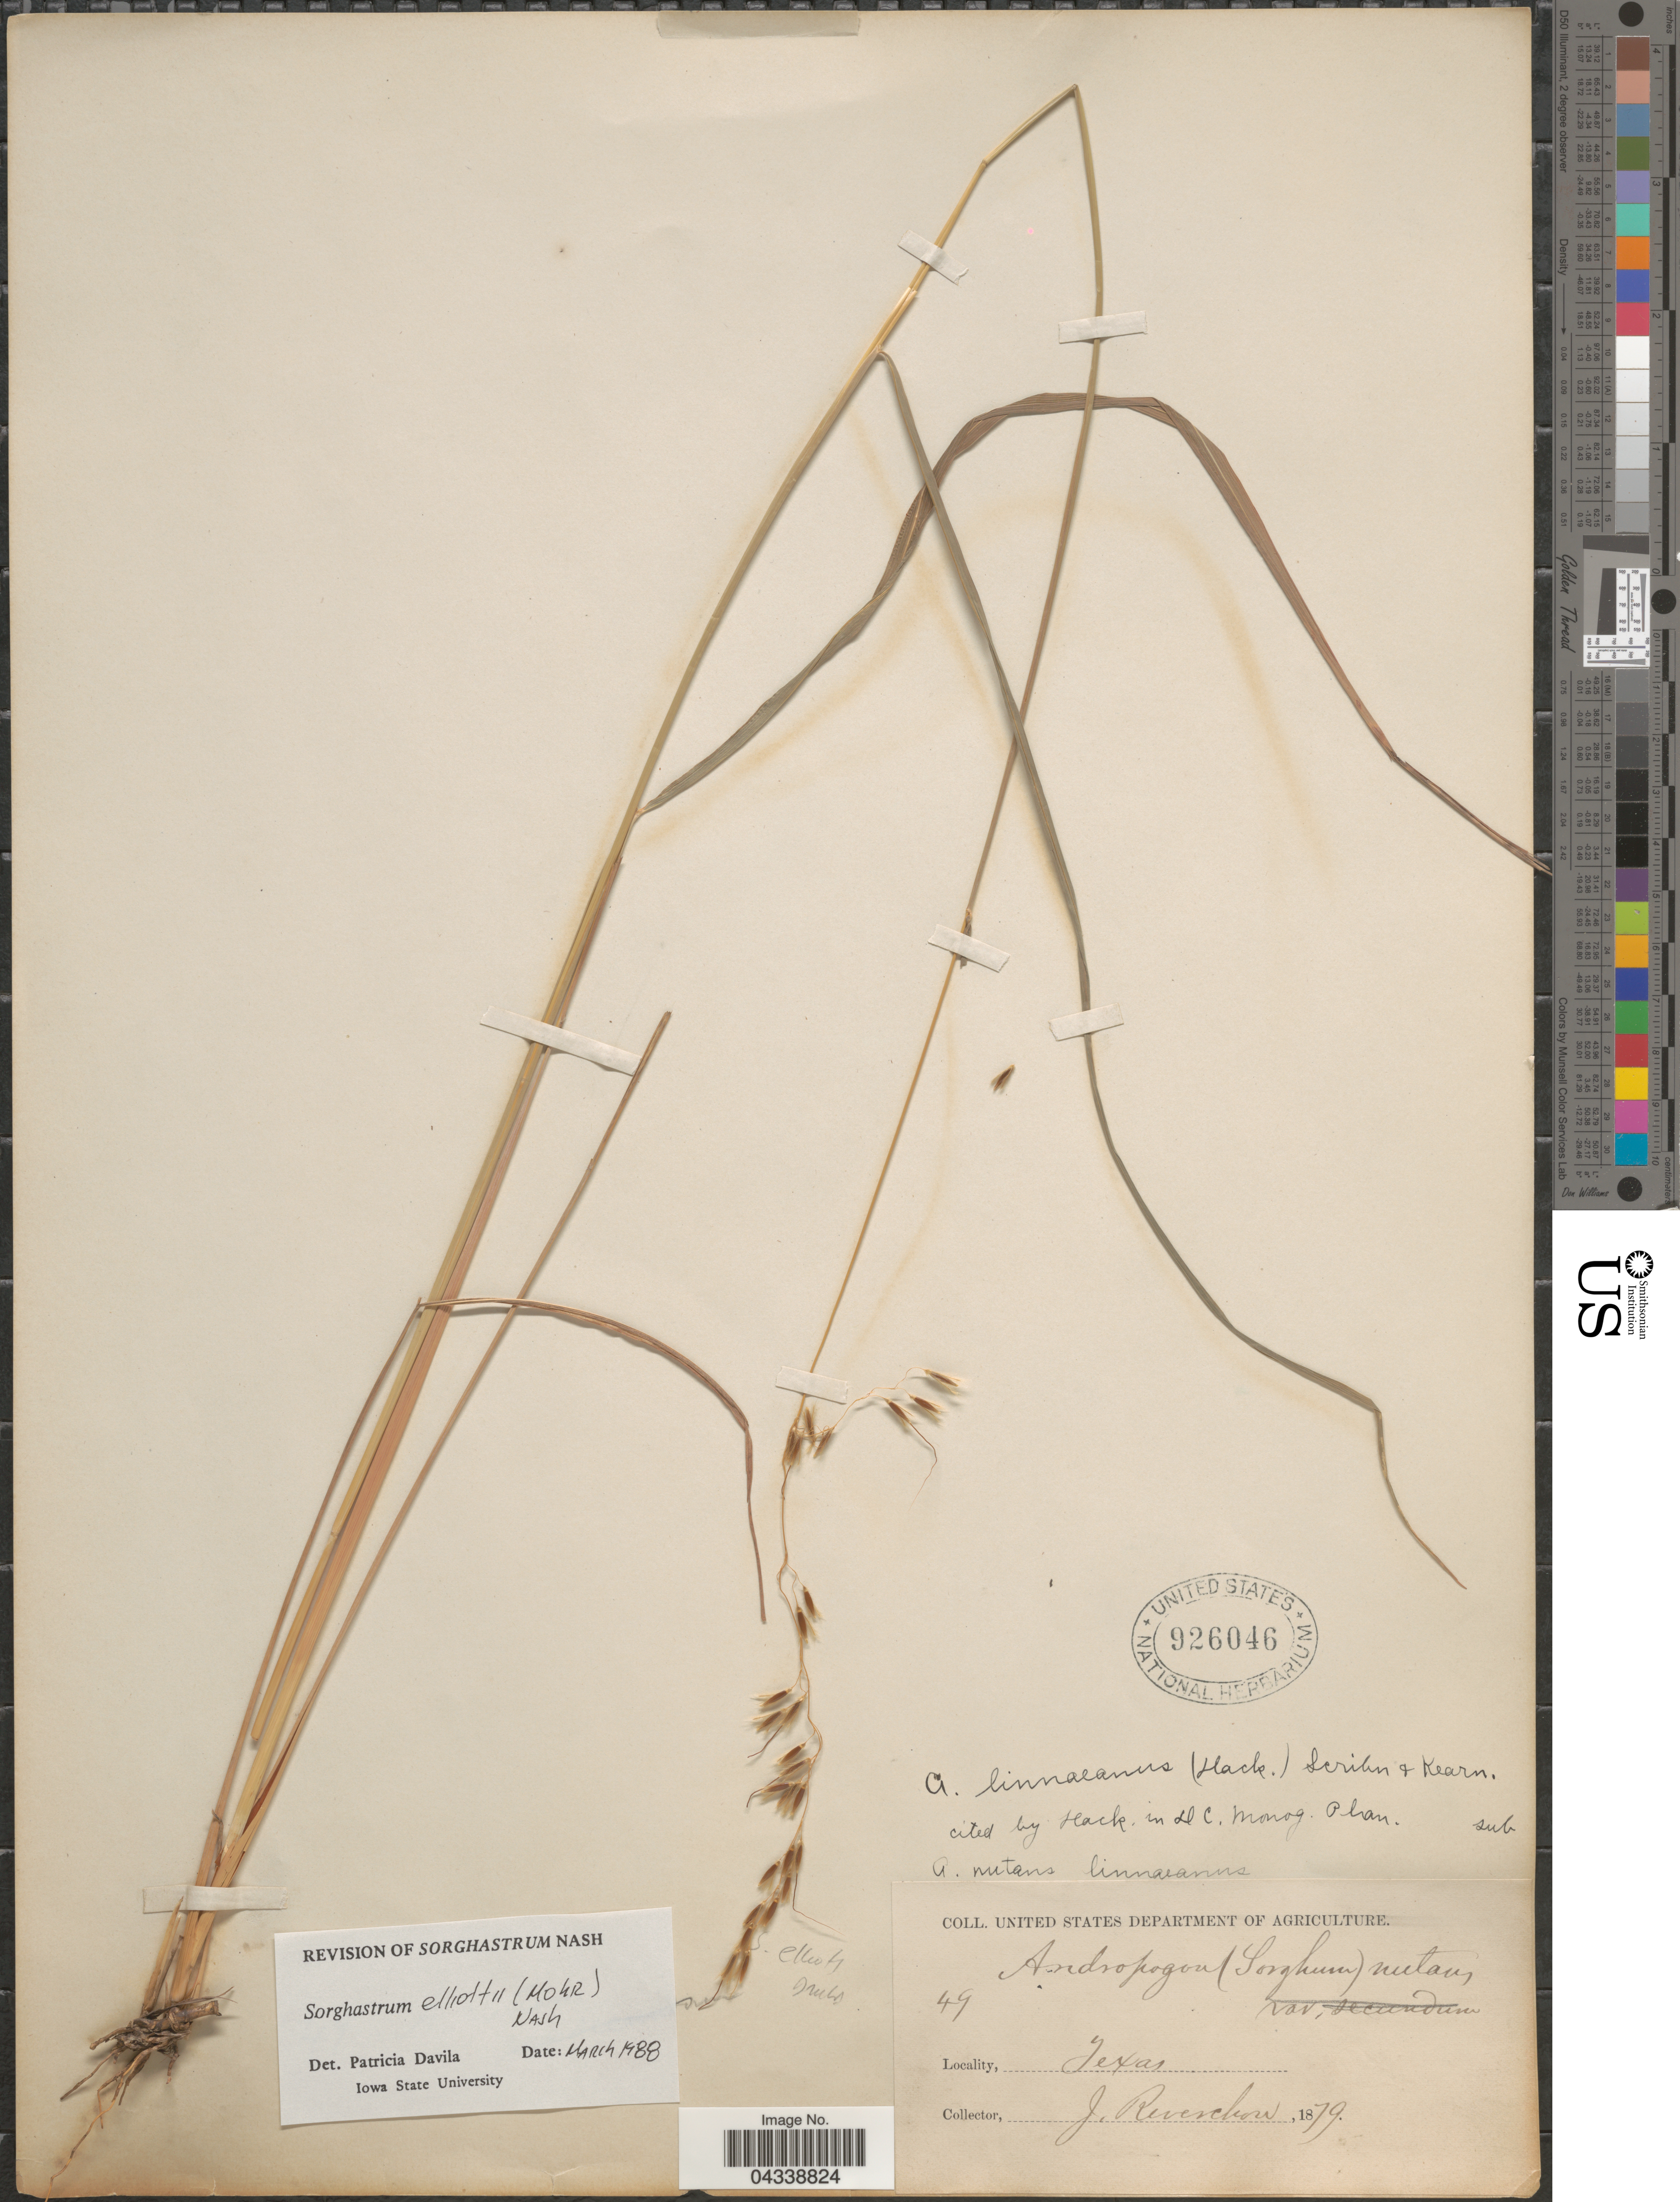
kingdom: Plantae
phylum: Tracheophyta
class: Liliopsida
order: Poales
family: Poaceae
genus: Sorghastrum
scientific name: Sorghastrum elliottii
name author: (C. Mohr) Nash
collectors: J. Reverchon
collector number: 49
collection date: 1879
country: United States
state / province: Texas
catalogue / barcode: US 926046